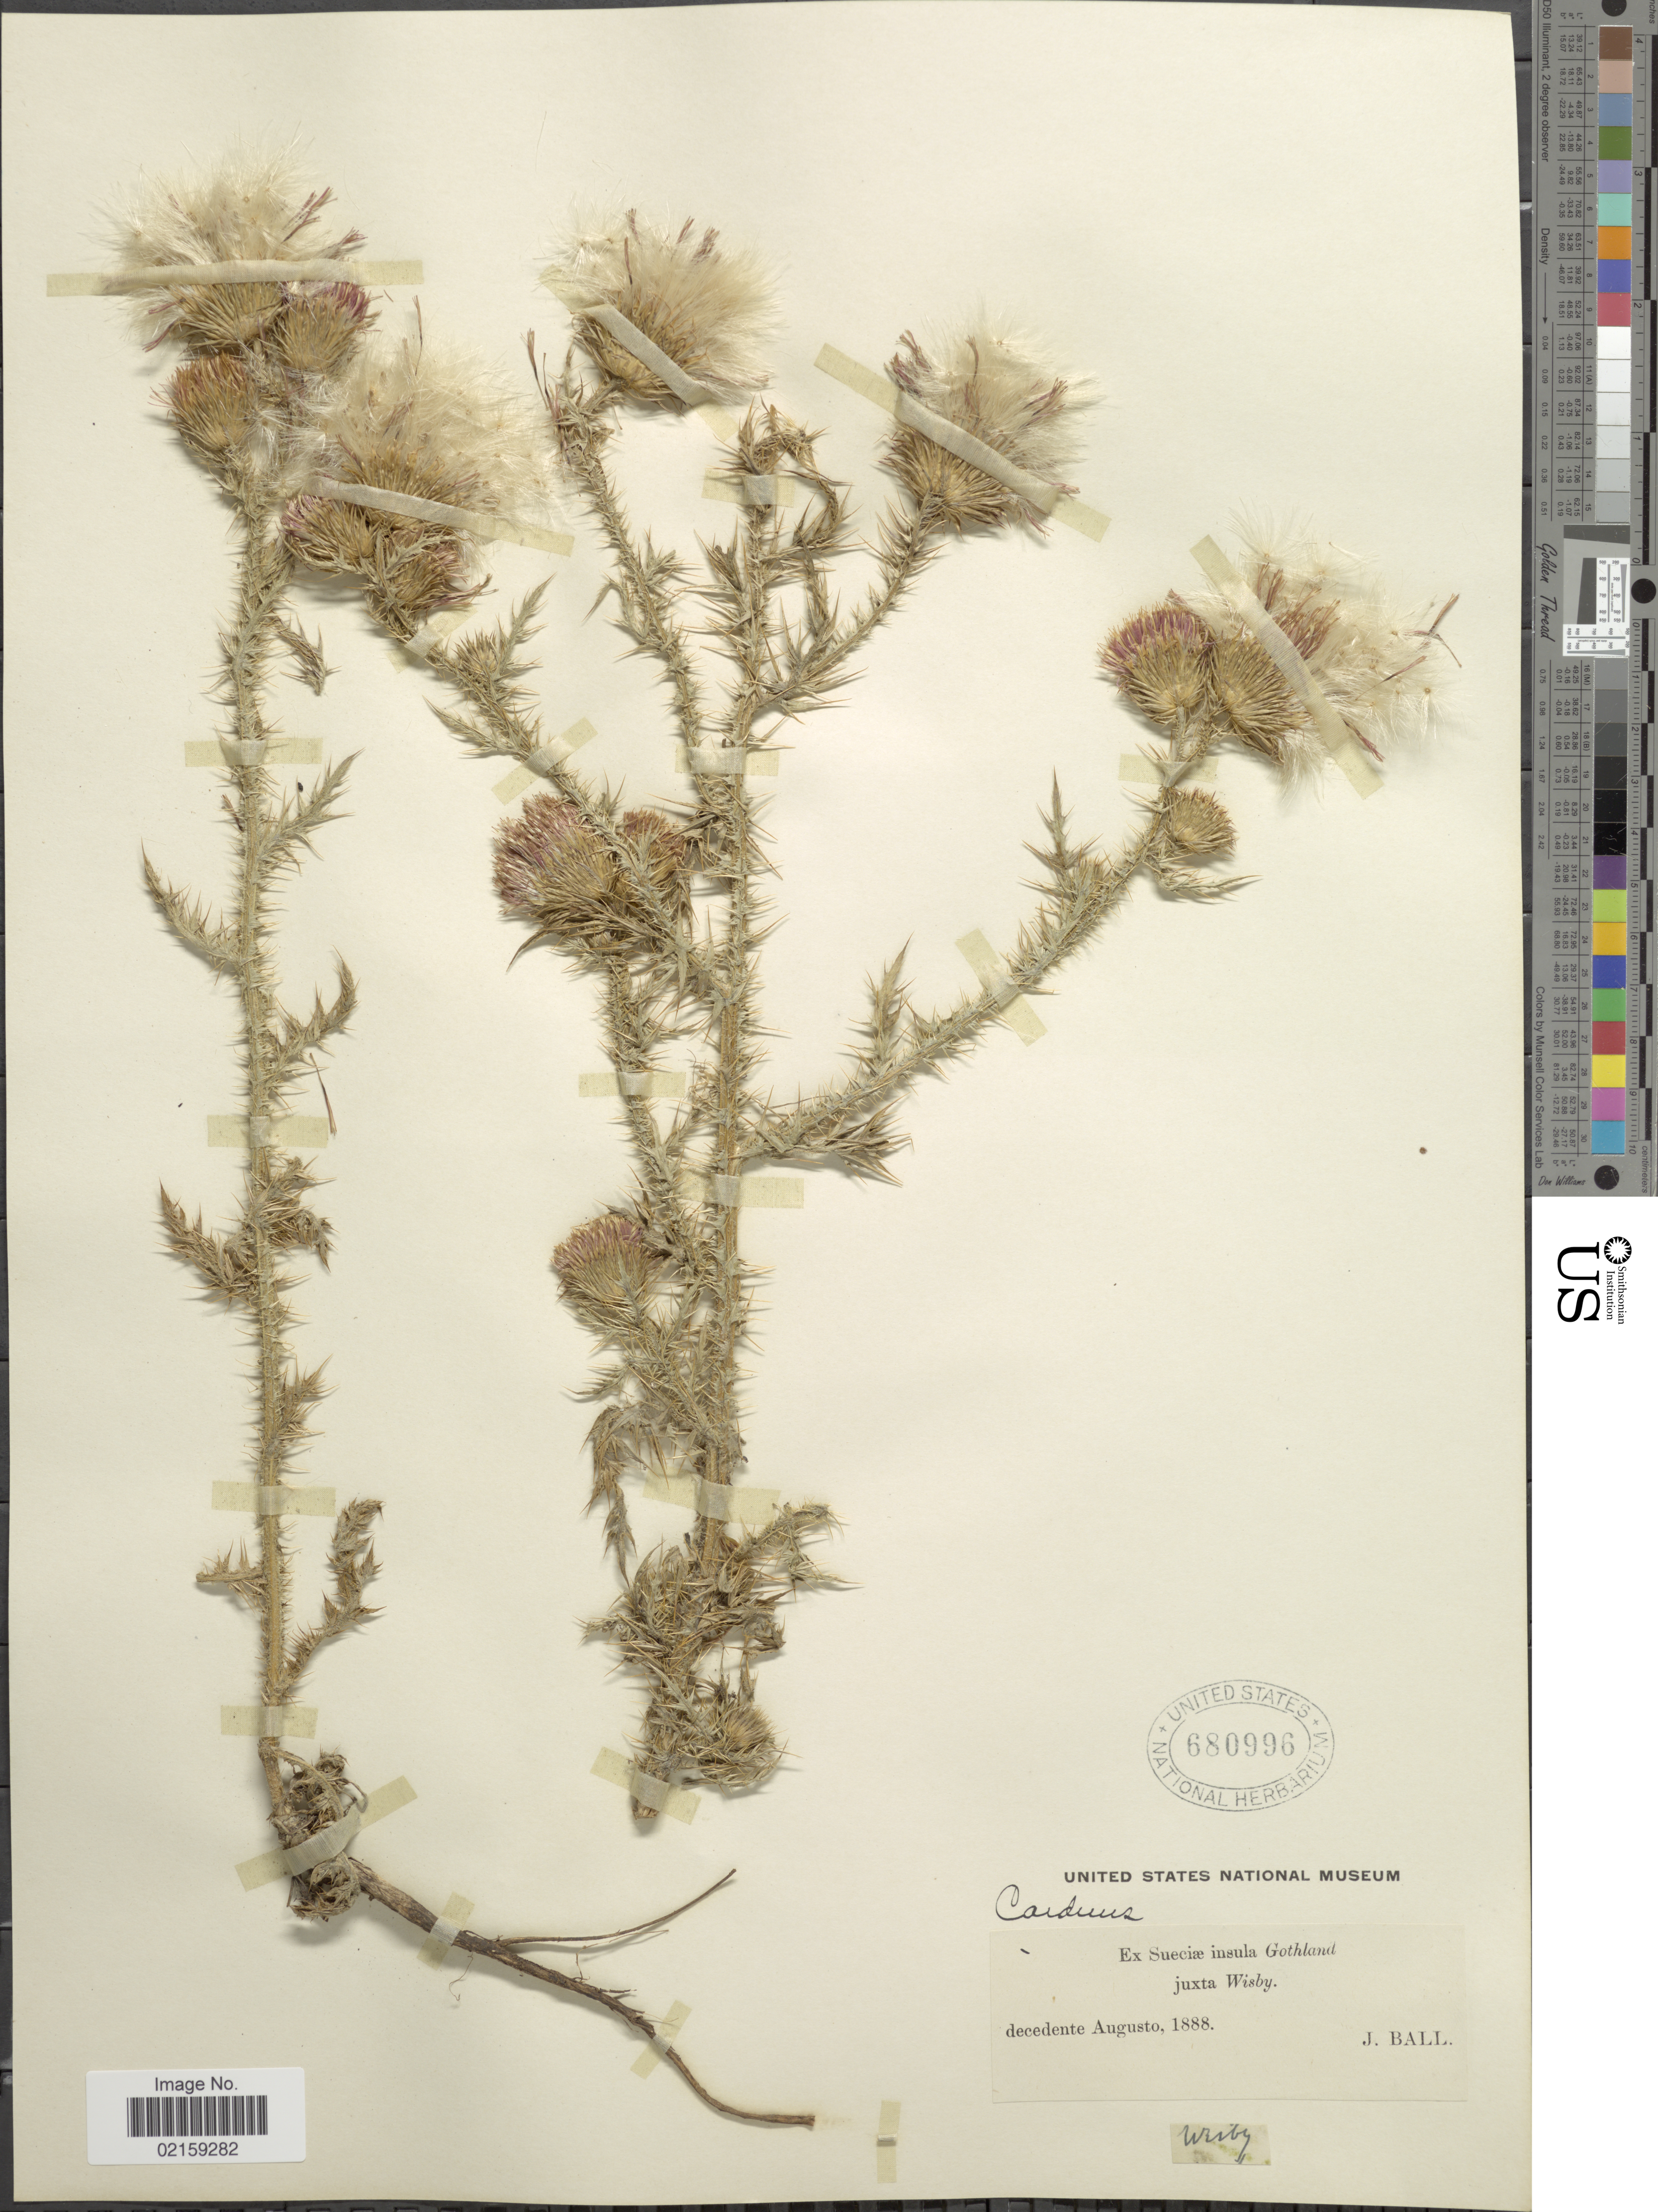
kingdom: Plantae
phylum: Tracheophyta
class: Magnoliopsida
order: Asterales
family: Asteraceae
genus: Cirsium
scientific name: Cirsium sp.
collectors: J. Ball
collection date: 1888-08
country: Sweden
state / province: Gotland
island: Gotland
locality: Ex Sueciæ insula Gothland juxta Wisby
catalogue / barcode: US 680996